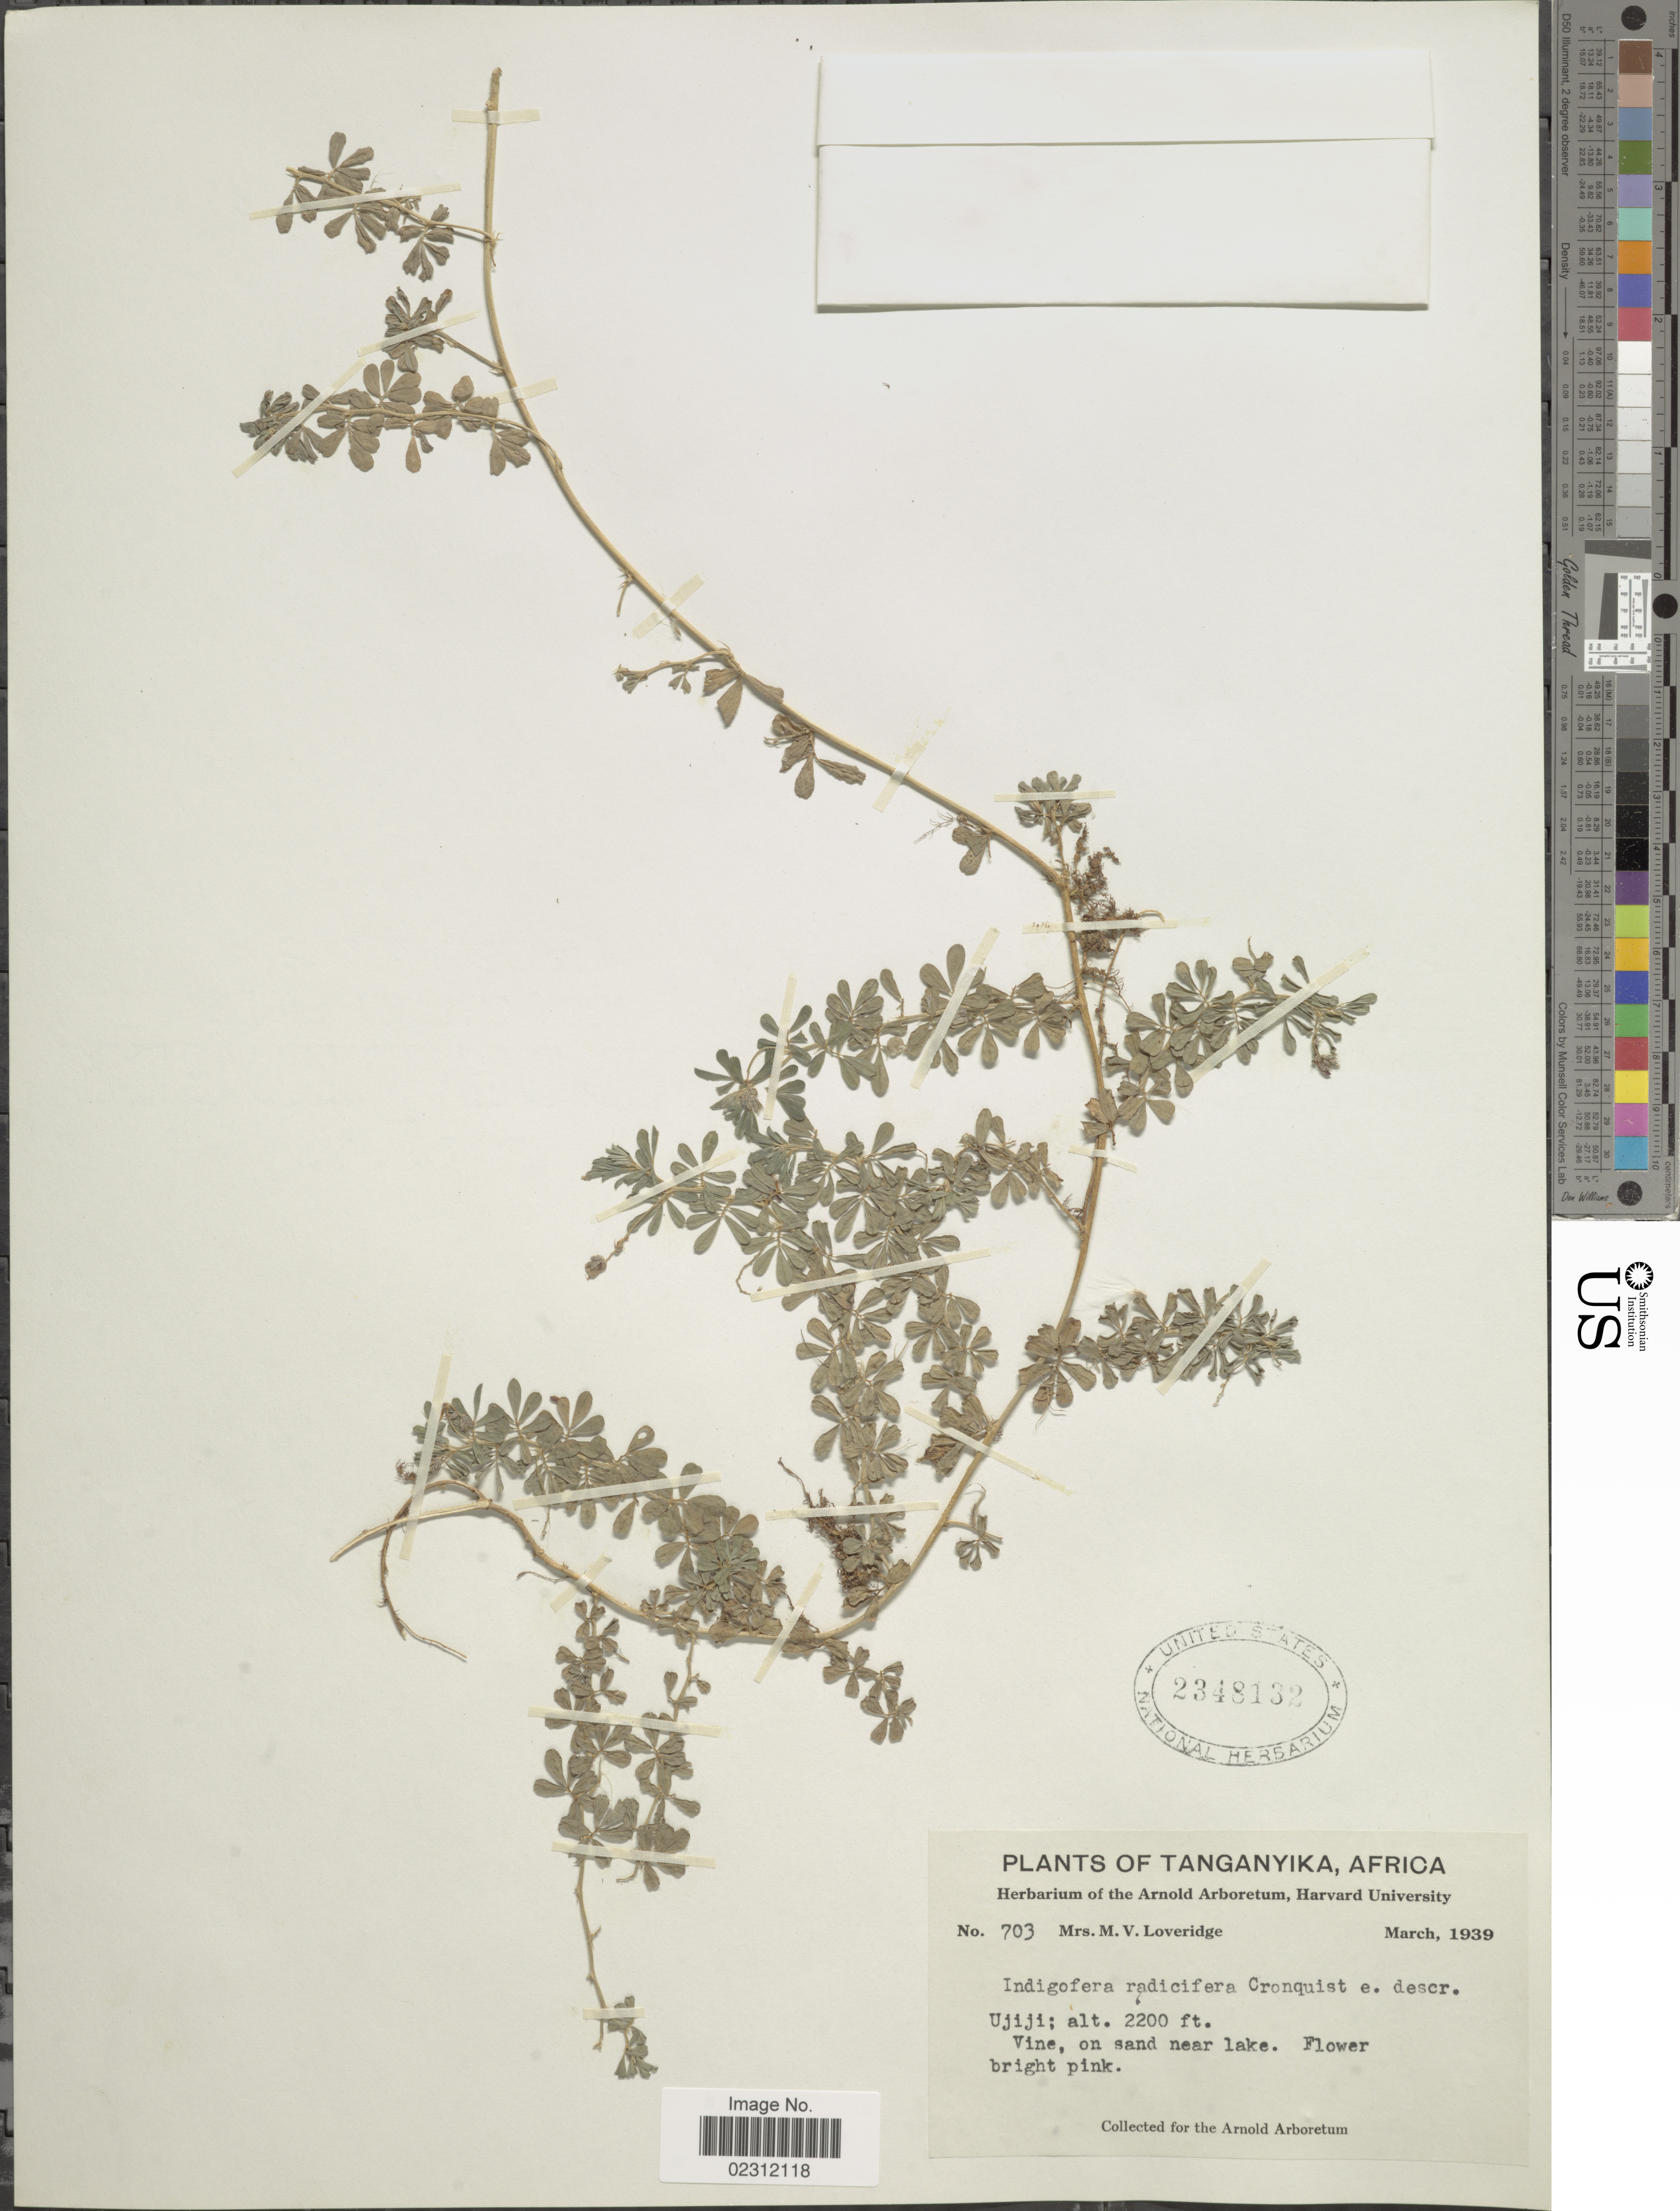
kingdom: Plantae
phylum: Tracheophyta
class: Magnoliopsida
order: Fabales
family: Fabaceae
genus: Indigofera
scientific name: Indigofera radicifera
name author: Cronq.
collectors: M. Loveridge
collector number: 703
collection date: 1939-03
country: Tanzania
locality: Tanganyika, Ujiji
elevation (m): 671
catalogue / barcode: US 2348132